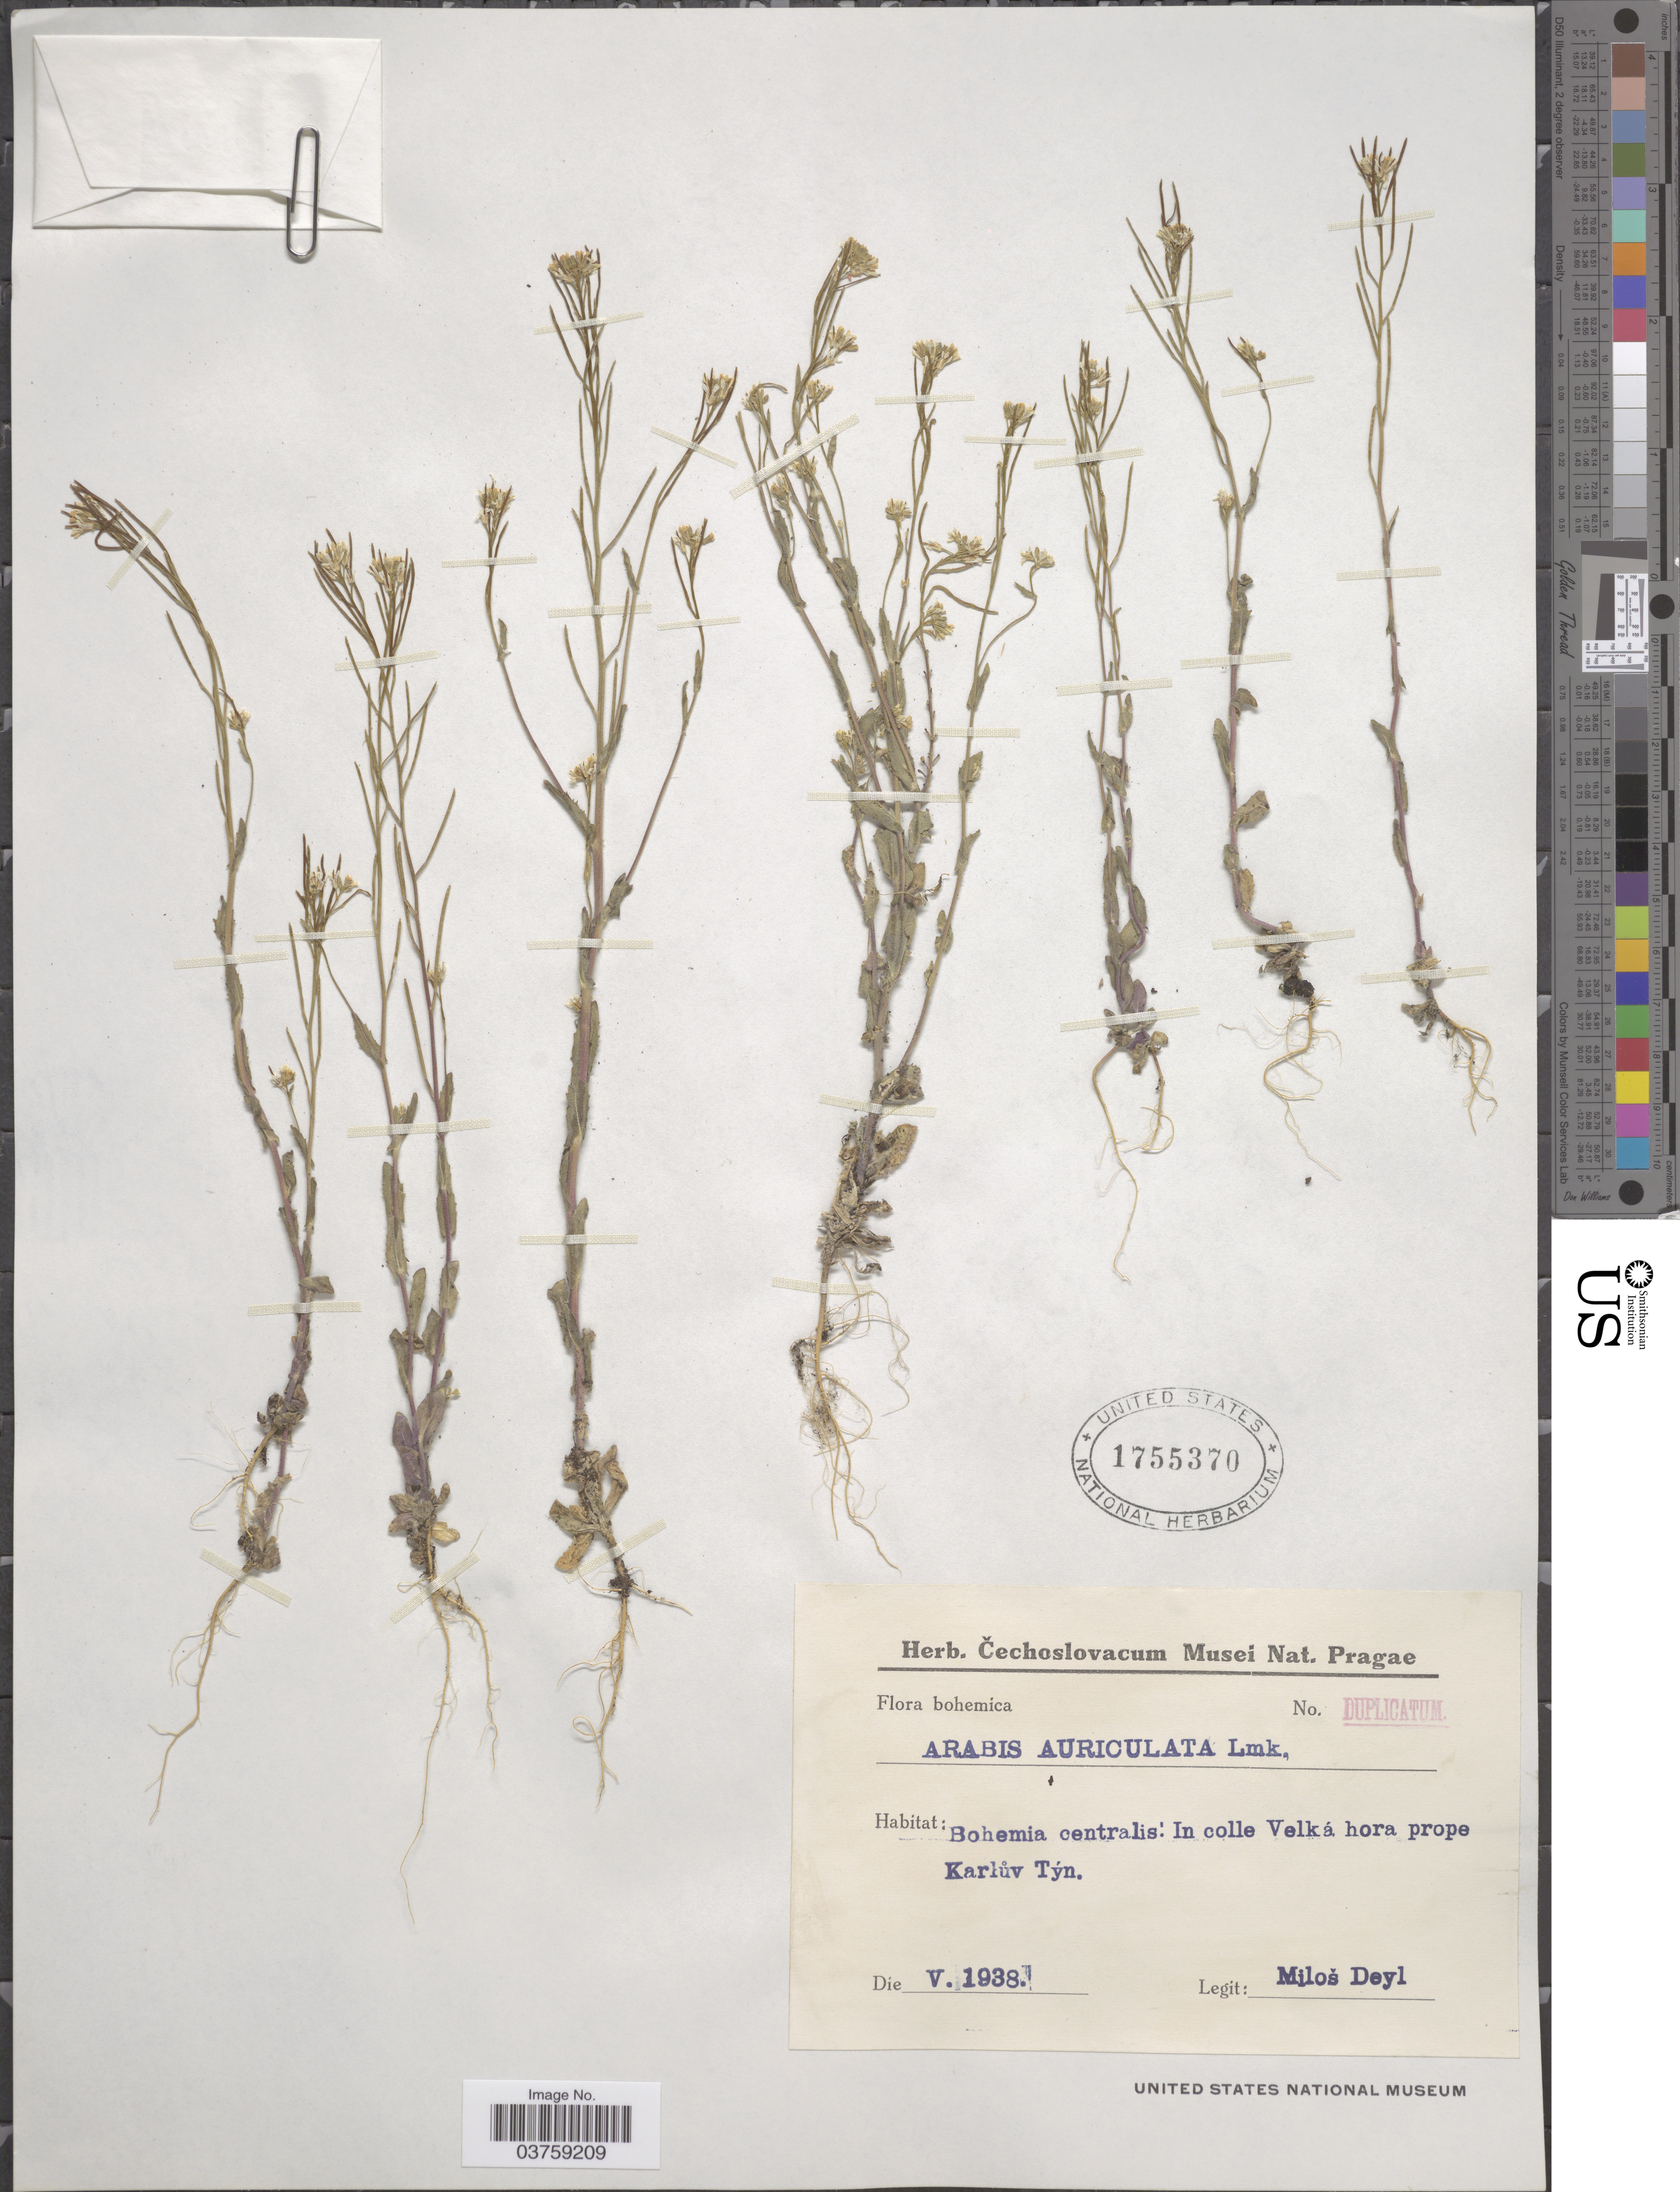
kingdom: Plantae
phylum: Tracheophyta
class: Magnoliopsida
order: Brassicales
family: Brassicaceae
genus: Arabis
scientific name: Arabis auriculata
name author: Lam.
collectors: M. Deyl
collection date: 1938-05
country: Czechia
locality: Bohemia centralis: In colle Velká hora prope Karluv Týn.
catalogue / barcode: US 1755370